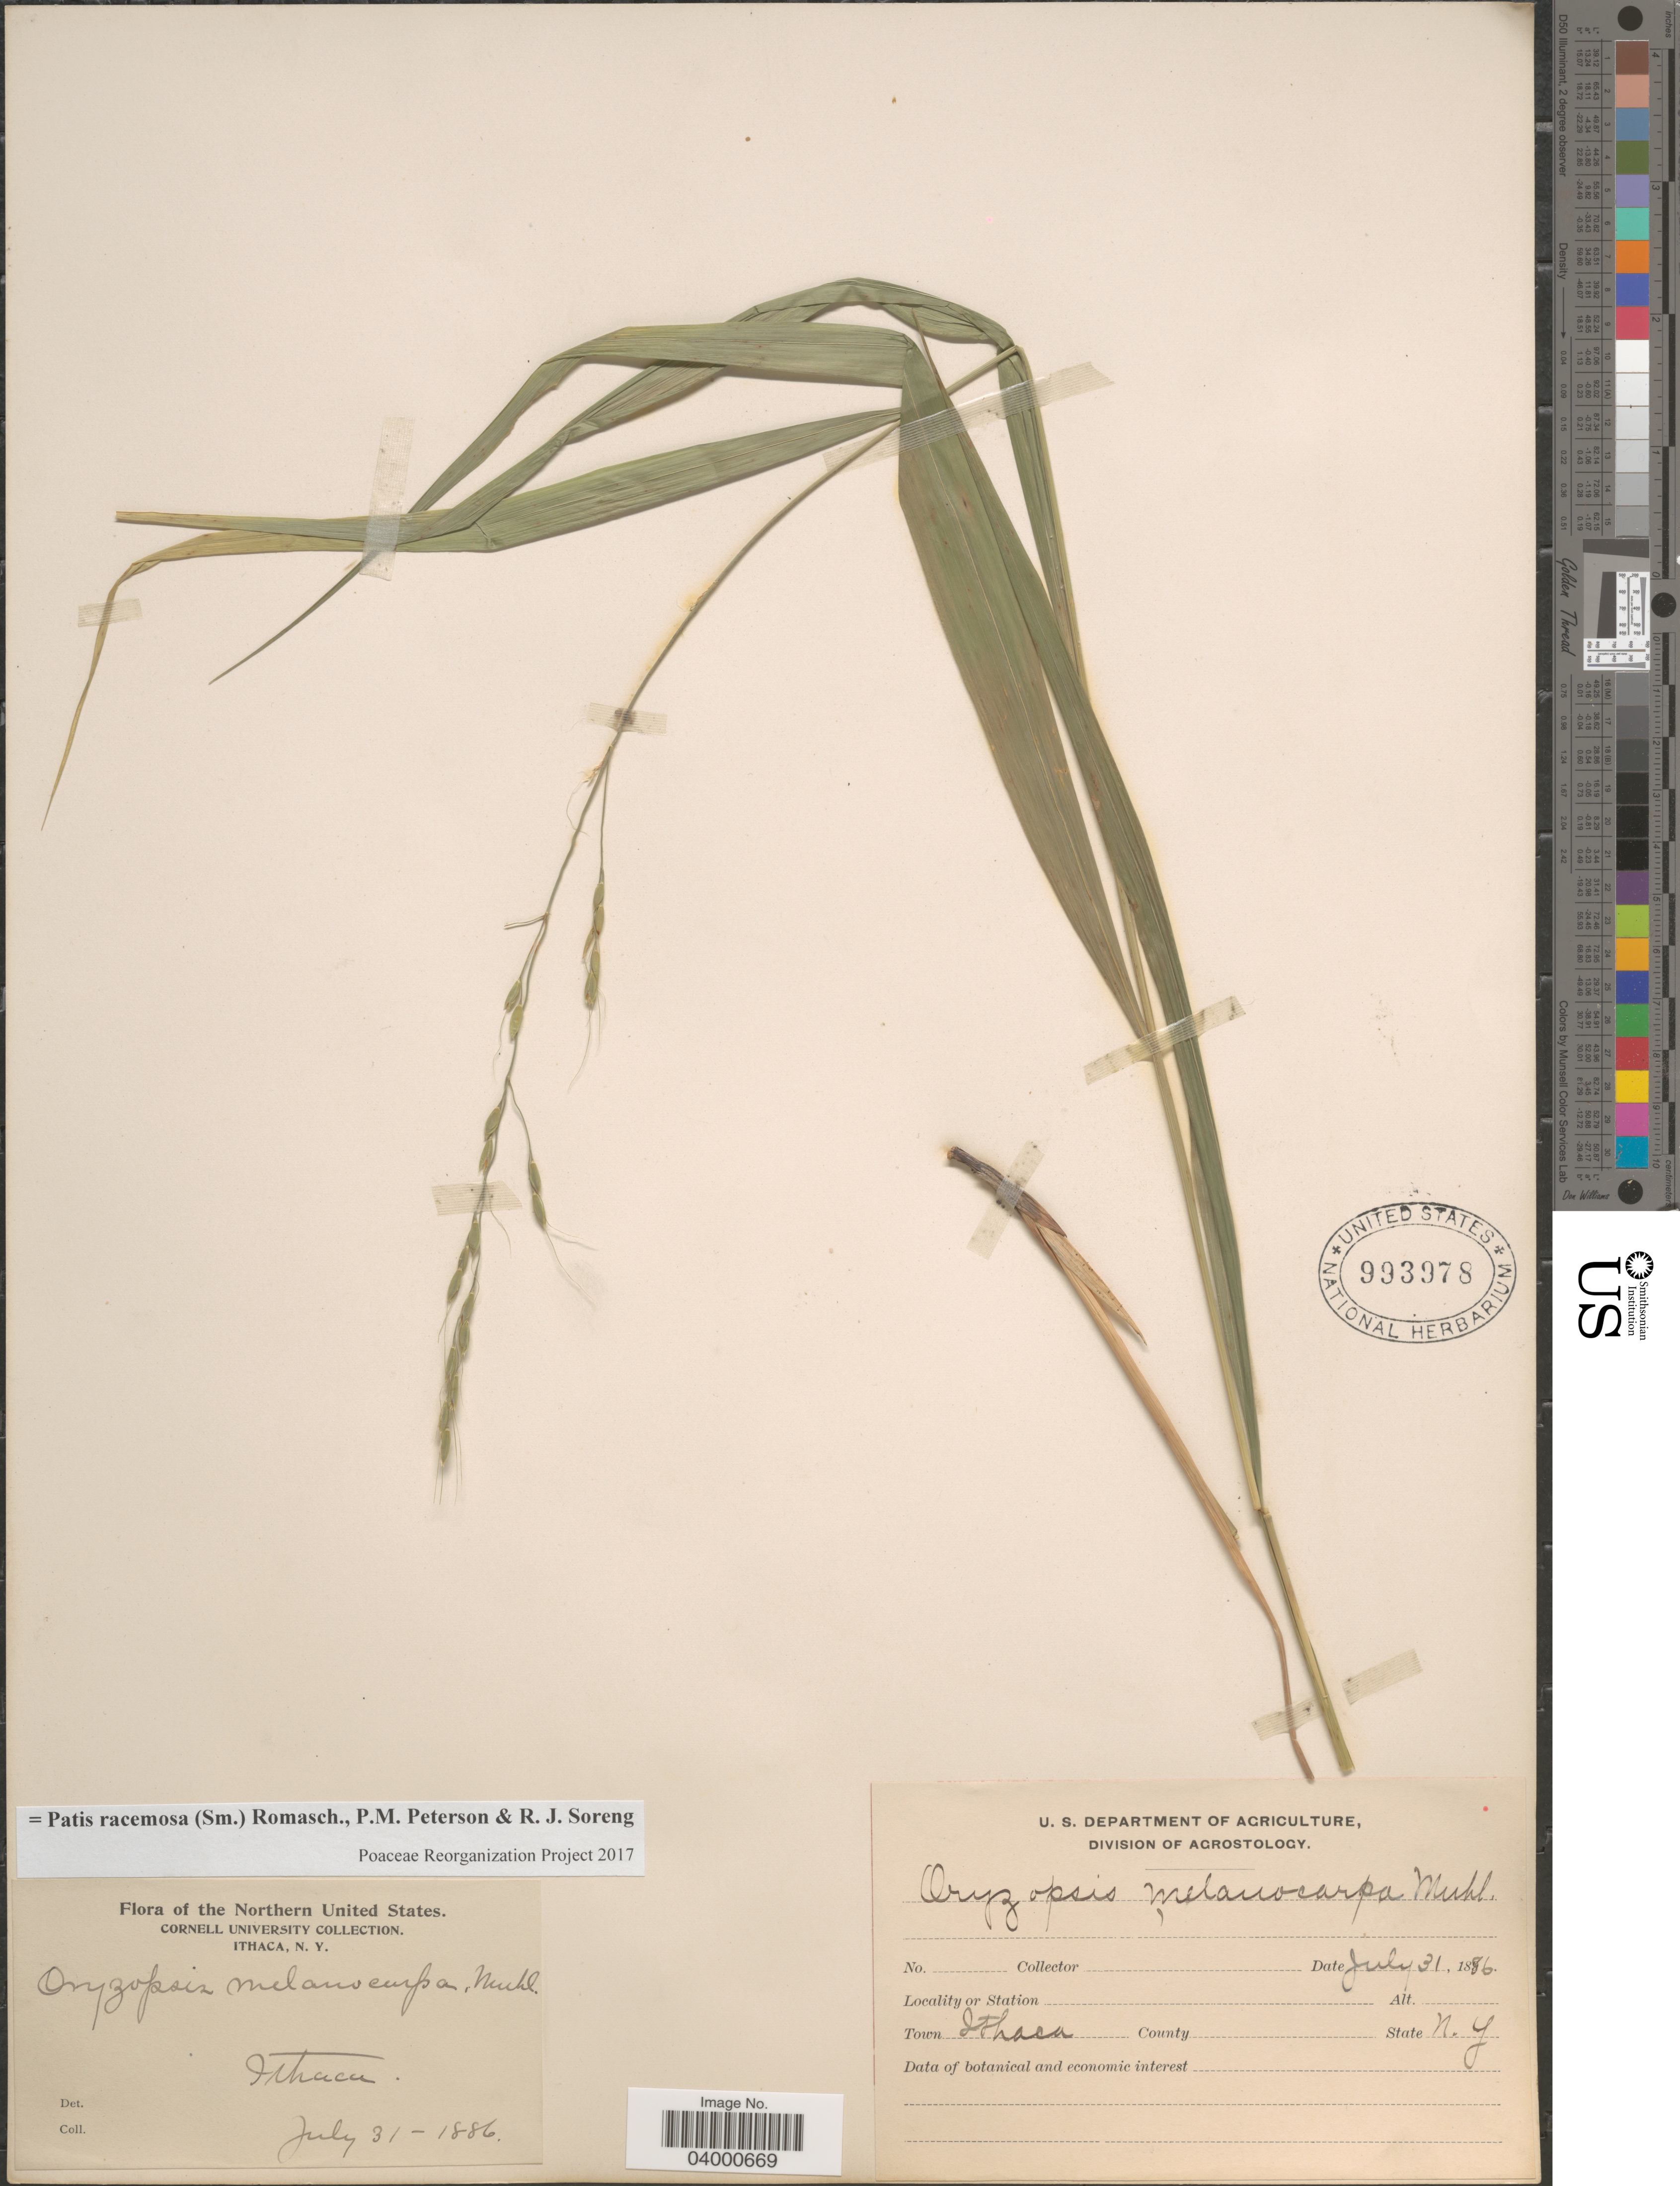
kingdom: Plantae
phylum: Tracheophyta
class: Liliopsida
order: Poales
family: Poaceae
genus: Patis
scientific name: Patis racemosa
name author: (Sm.) Romasch. et al.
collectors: Cornell University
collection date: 1886-07-31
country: United States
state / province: New York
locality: Northern United States. Ithaca.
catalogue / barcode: US 993978